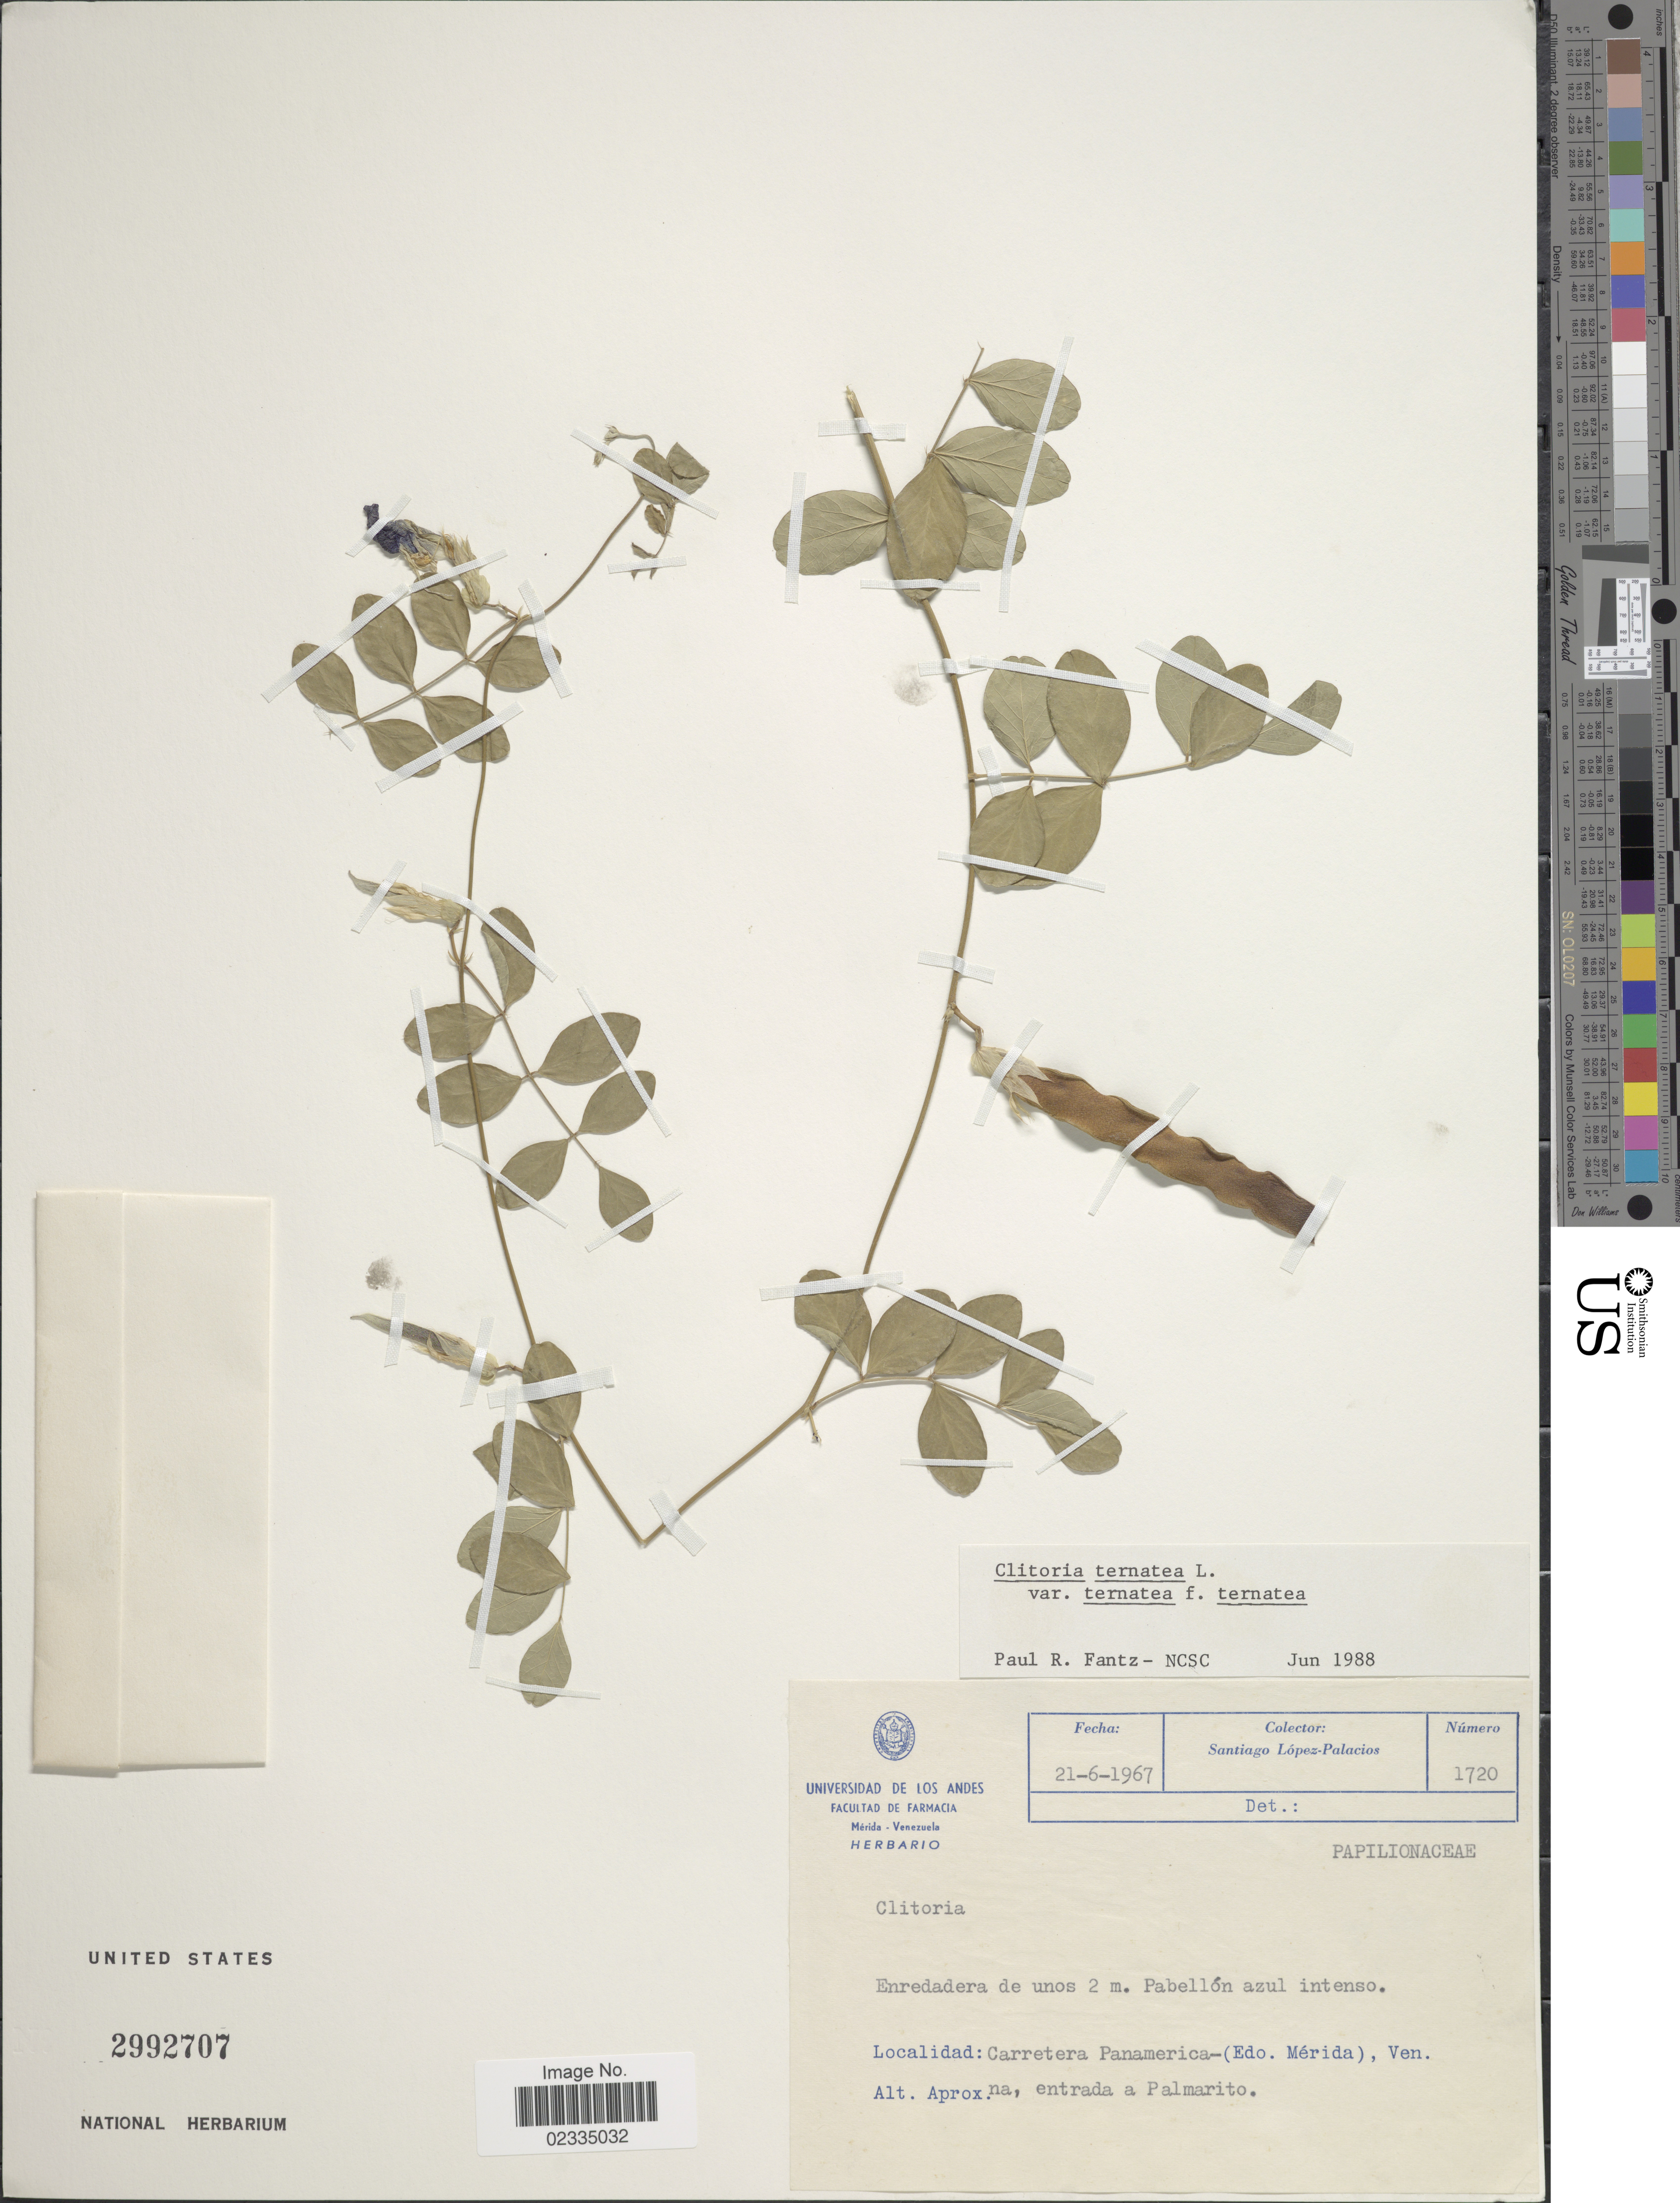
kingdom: Plantae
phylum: Tracheophyta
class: Magnoliopsida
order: Fabales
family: Fabaceae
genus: Clitoria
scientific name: Clitoria ternatea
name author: L.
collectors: S. López-Palacios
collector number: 1720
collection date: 1967-06-21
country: Venezuela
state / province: Mérida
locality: Carretera Panamerica-na entrada a Palmarito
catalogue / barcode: US 2992707